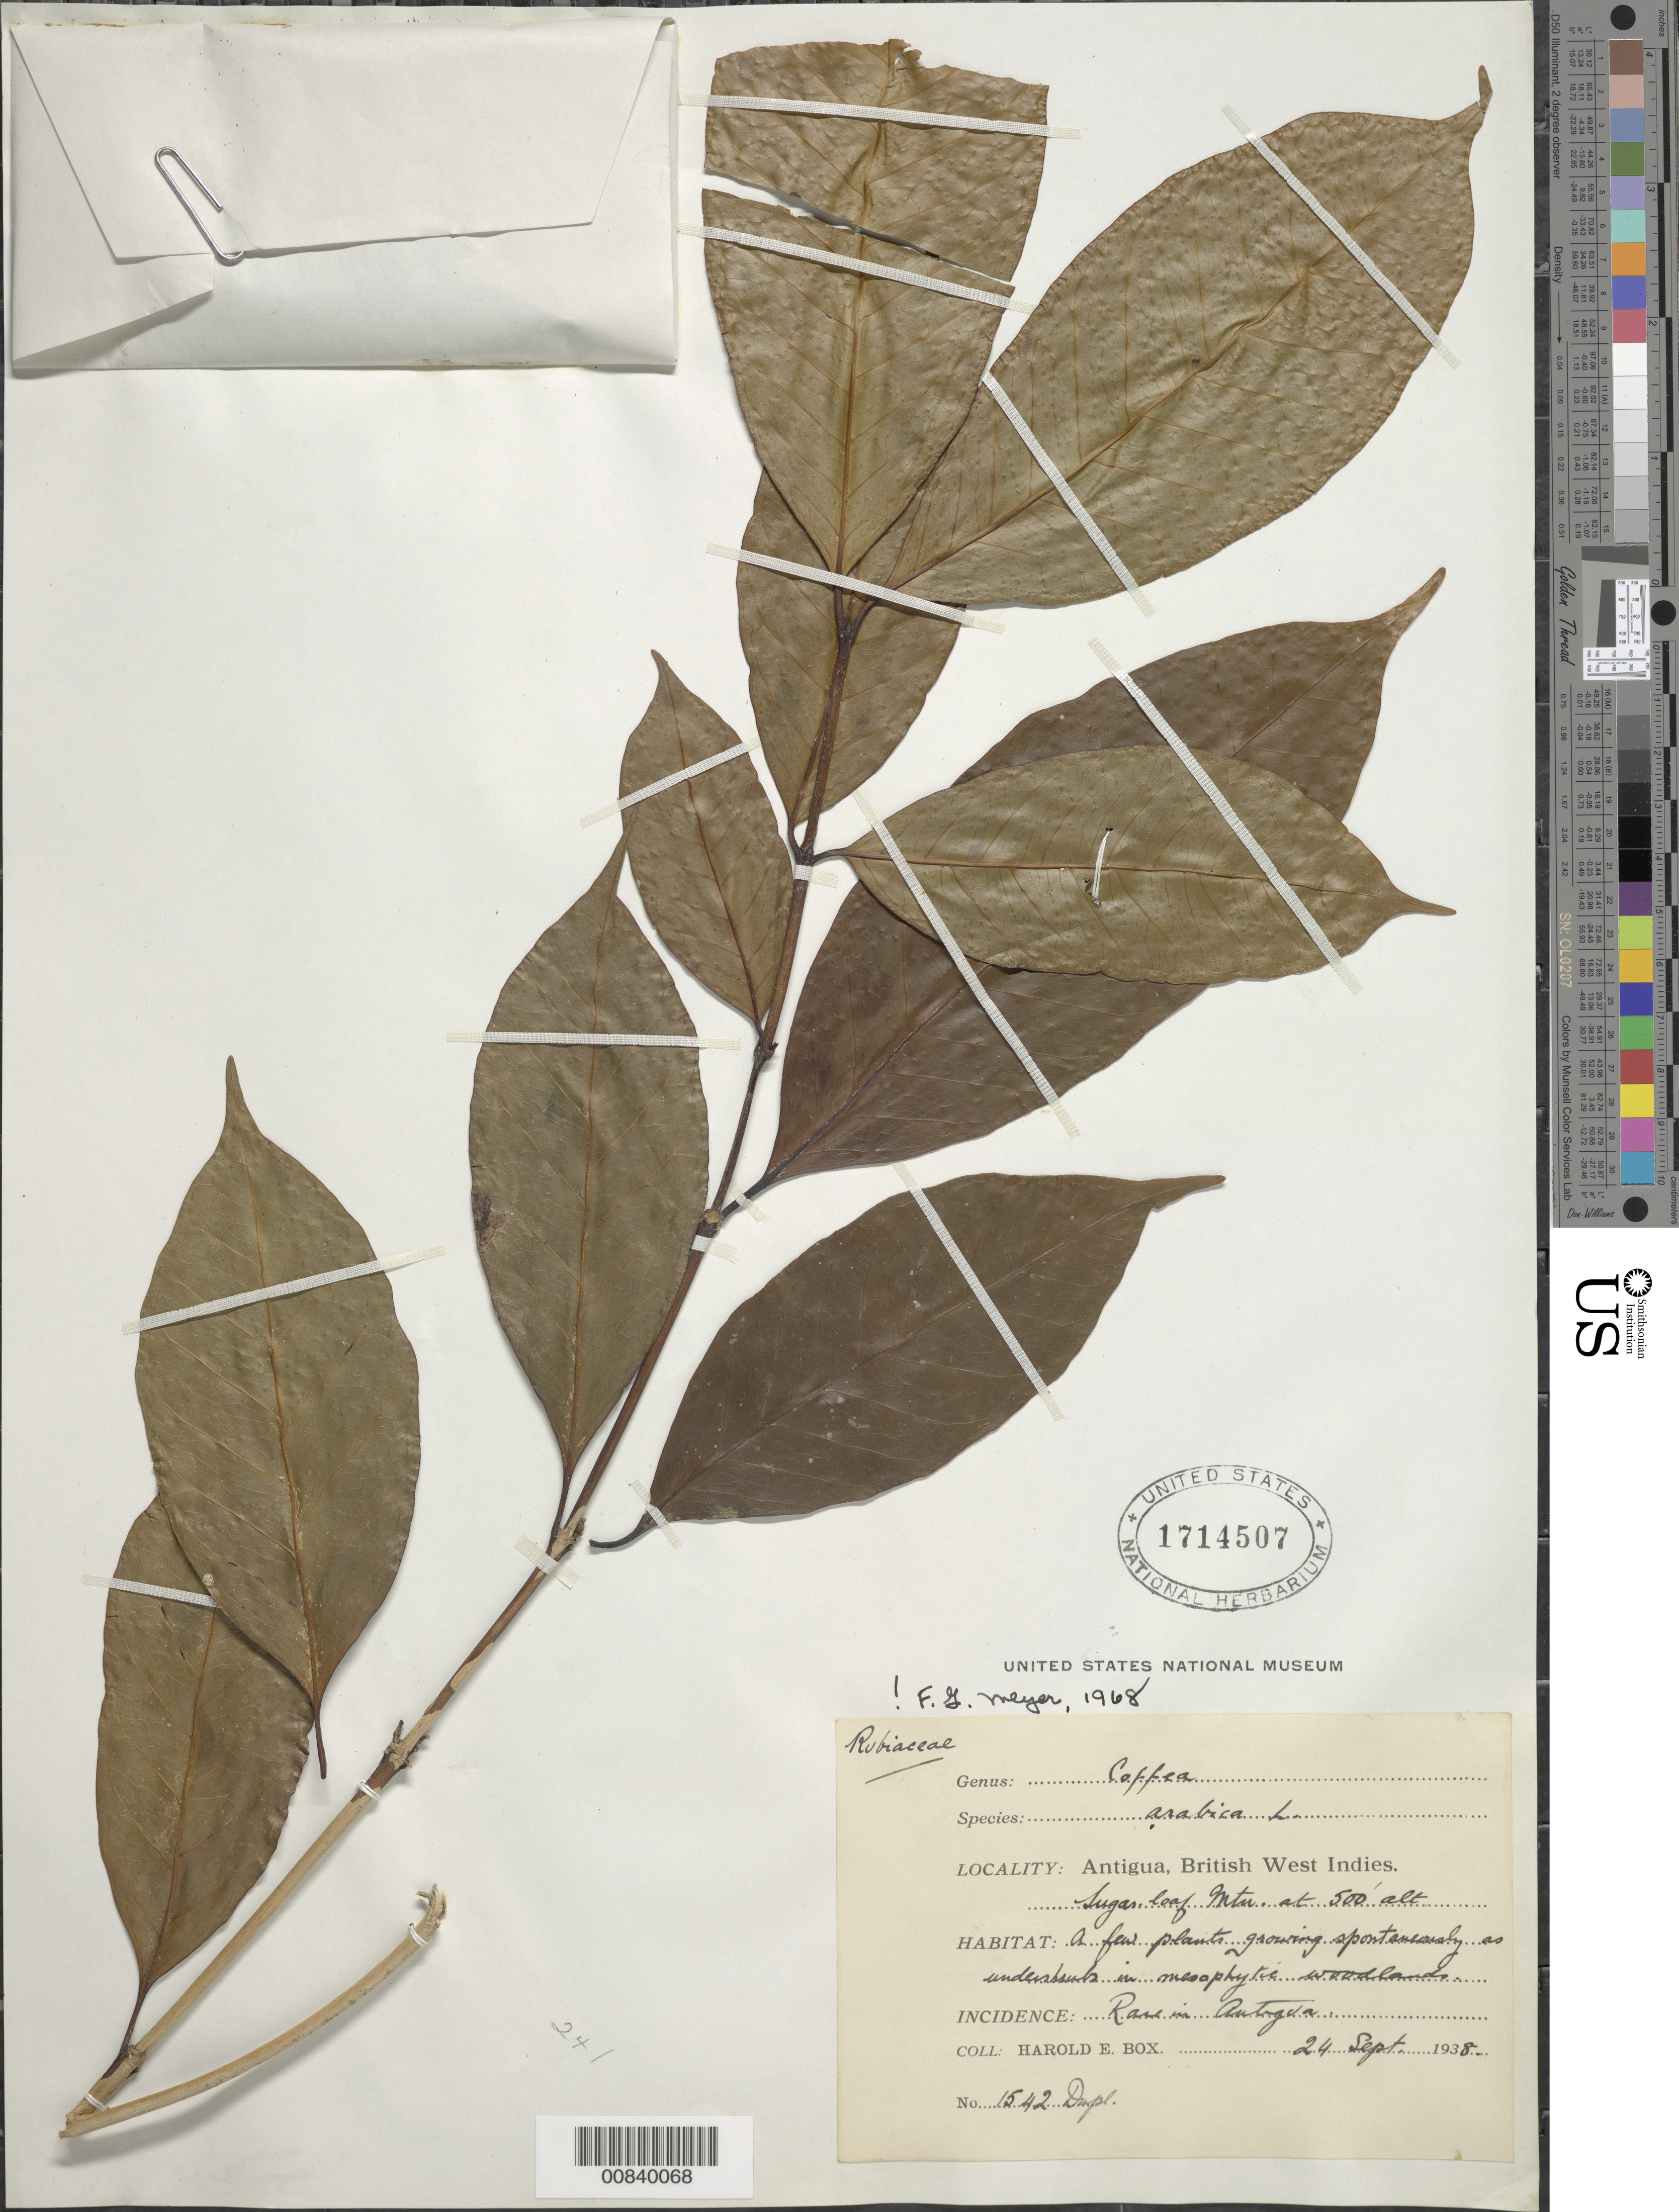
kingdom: Plantae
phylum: Tracheophyta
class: Magnoliopsida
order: Gentianales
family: Rubiaceae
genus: Coffea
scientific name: Coffea arabica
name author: L.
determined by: Meyer, F. G.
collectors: H. E. Box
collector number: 1542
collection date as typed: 24 Sep 1938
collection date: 1938-09-24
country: Antigua and Barbuda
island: Leeward Is.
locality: Sugarloaf Mtn.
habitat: Undershrub in mesophytic woodlands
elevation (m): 152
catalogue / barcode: US 1714507